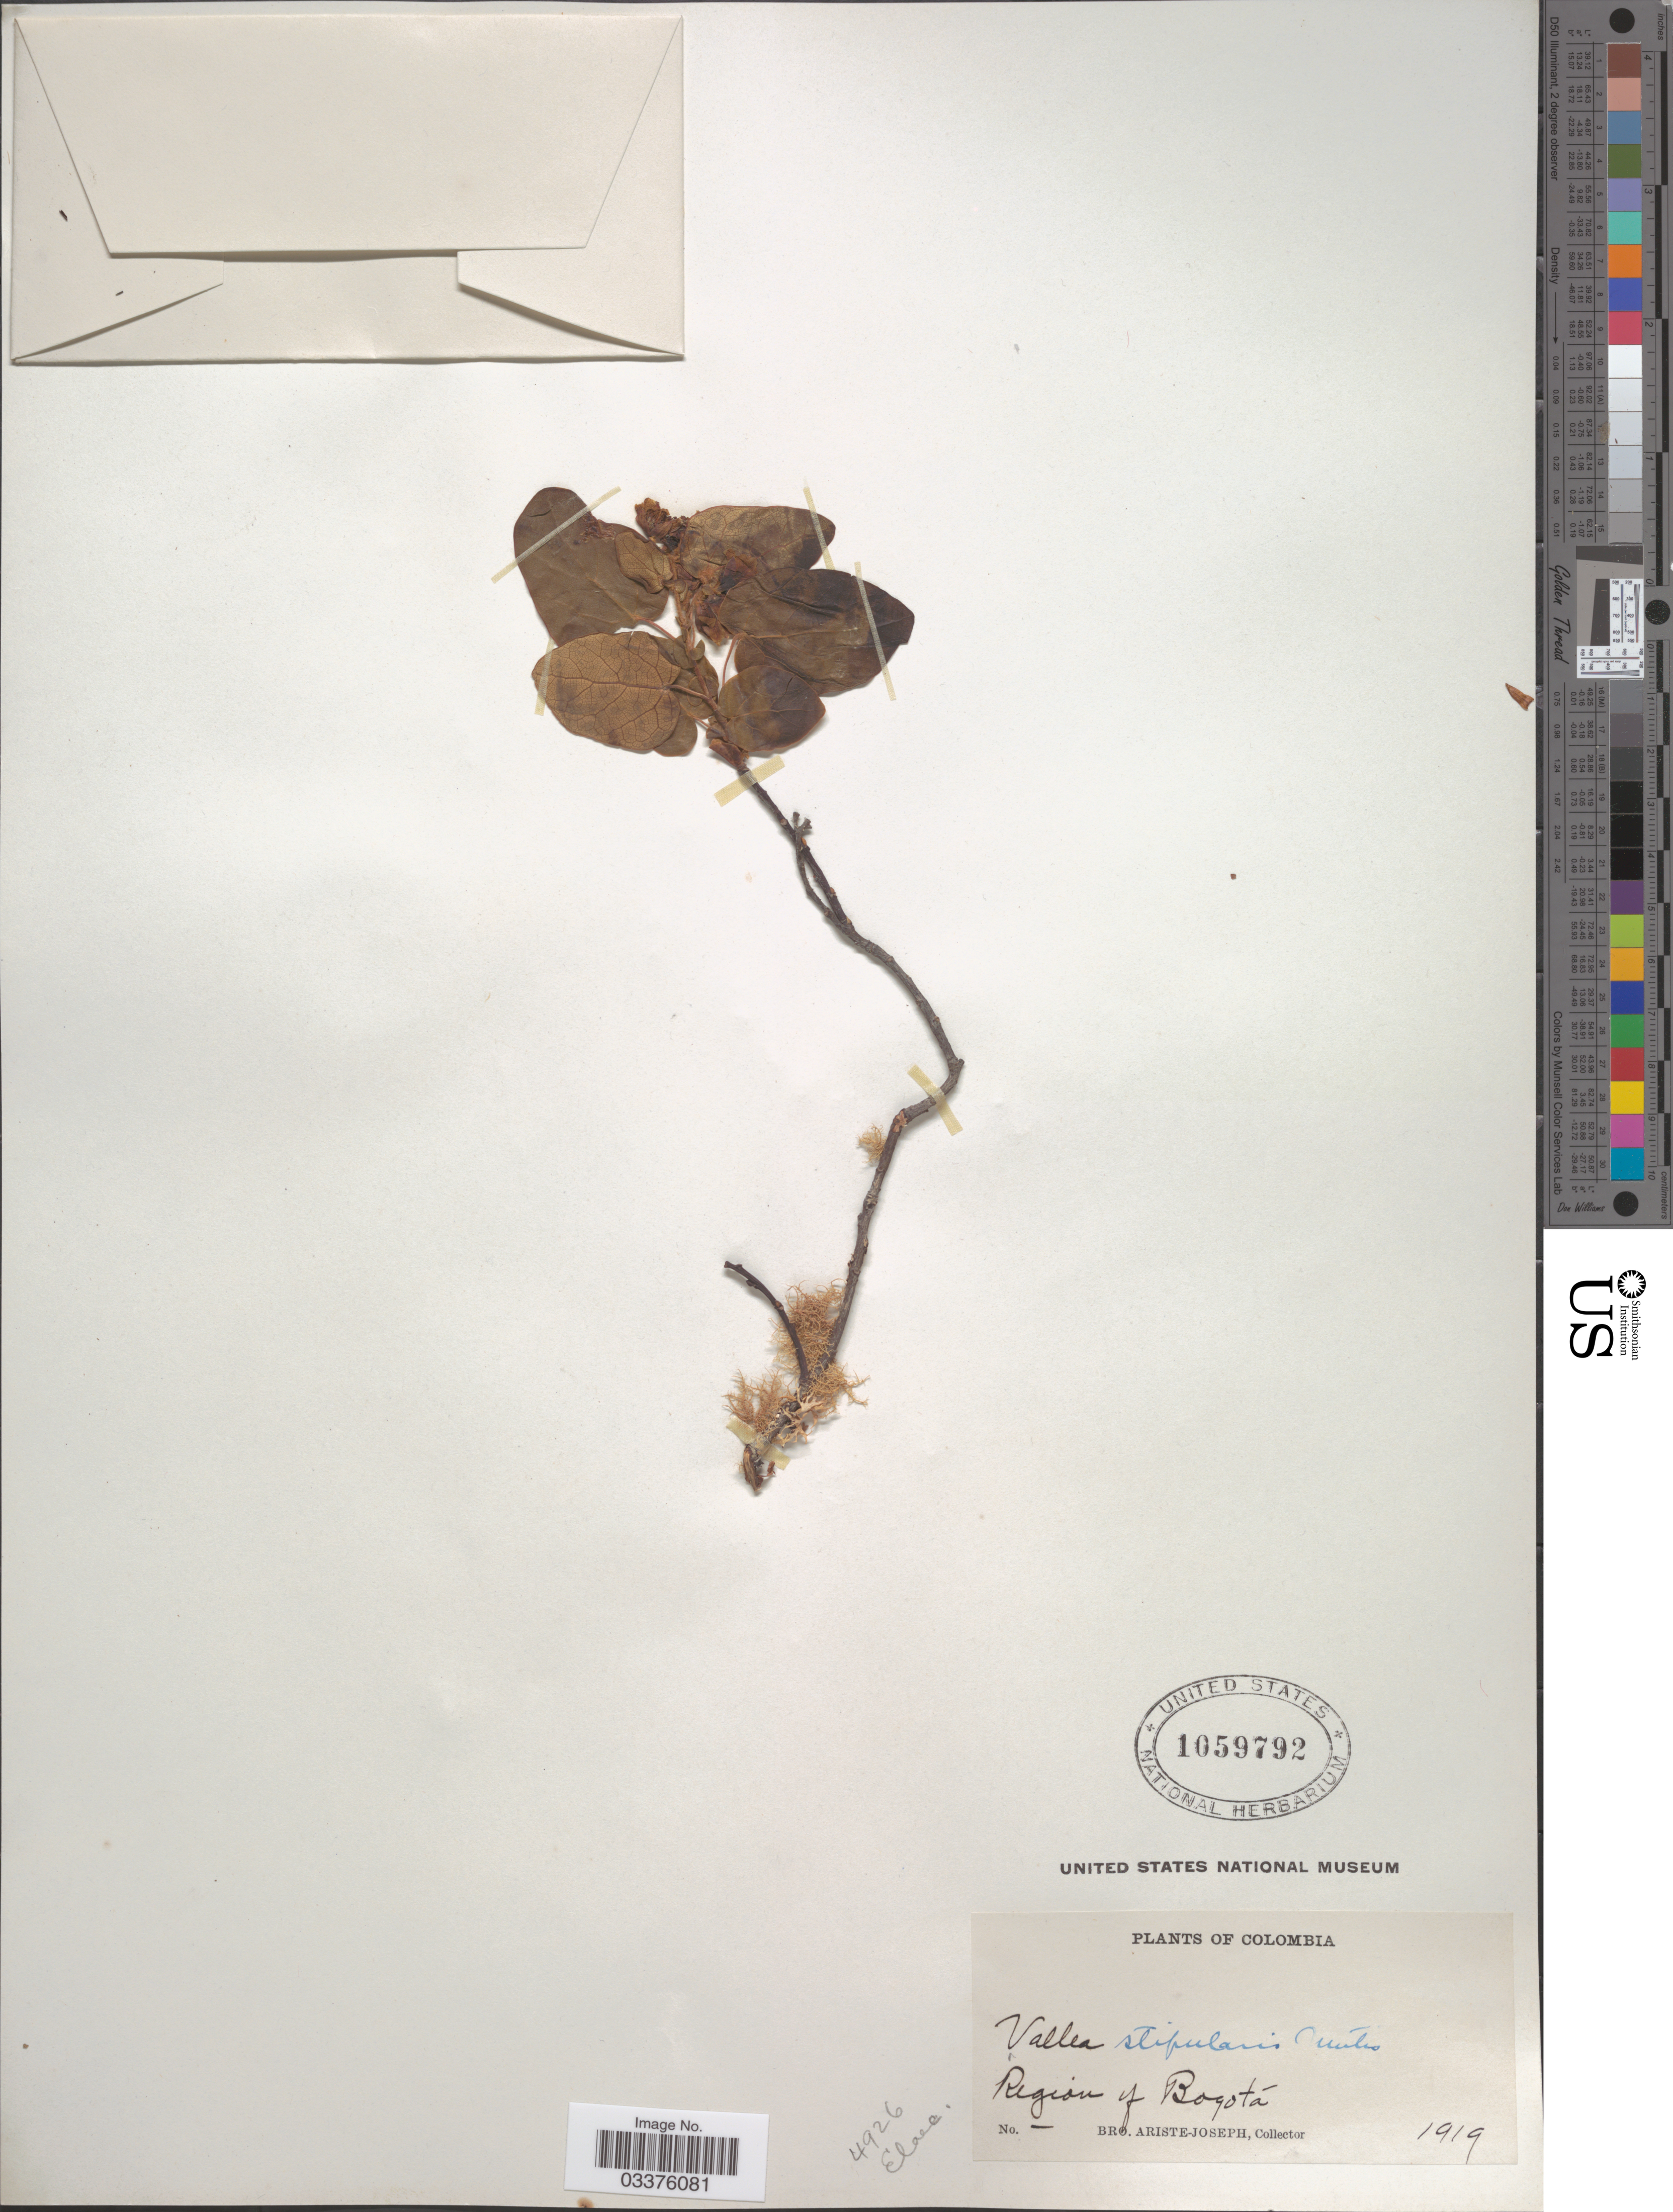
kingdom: Plantae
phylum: Tracheophyta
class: Magnoliopsida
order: Oxalidales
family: Elaeocarpaceae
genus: Vallea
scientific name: Vallea stipularis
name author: L. f.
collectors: Bro. Ariste-Joseph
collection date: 1919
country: Colombia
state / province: Bogota D.C.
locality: Region of Bogotá.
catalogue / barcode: US 1059792